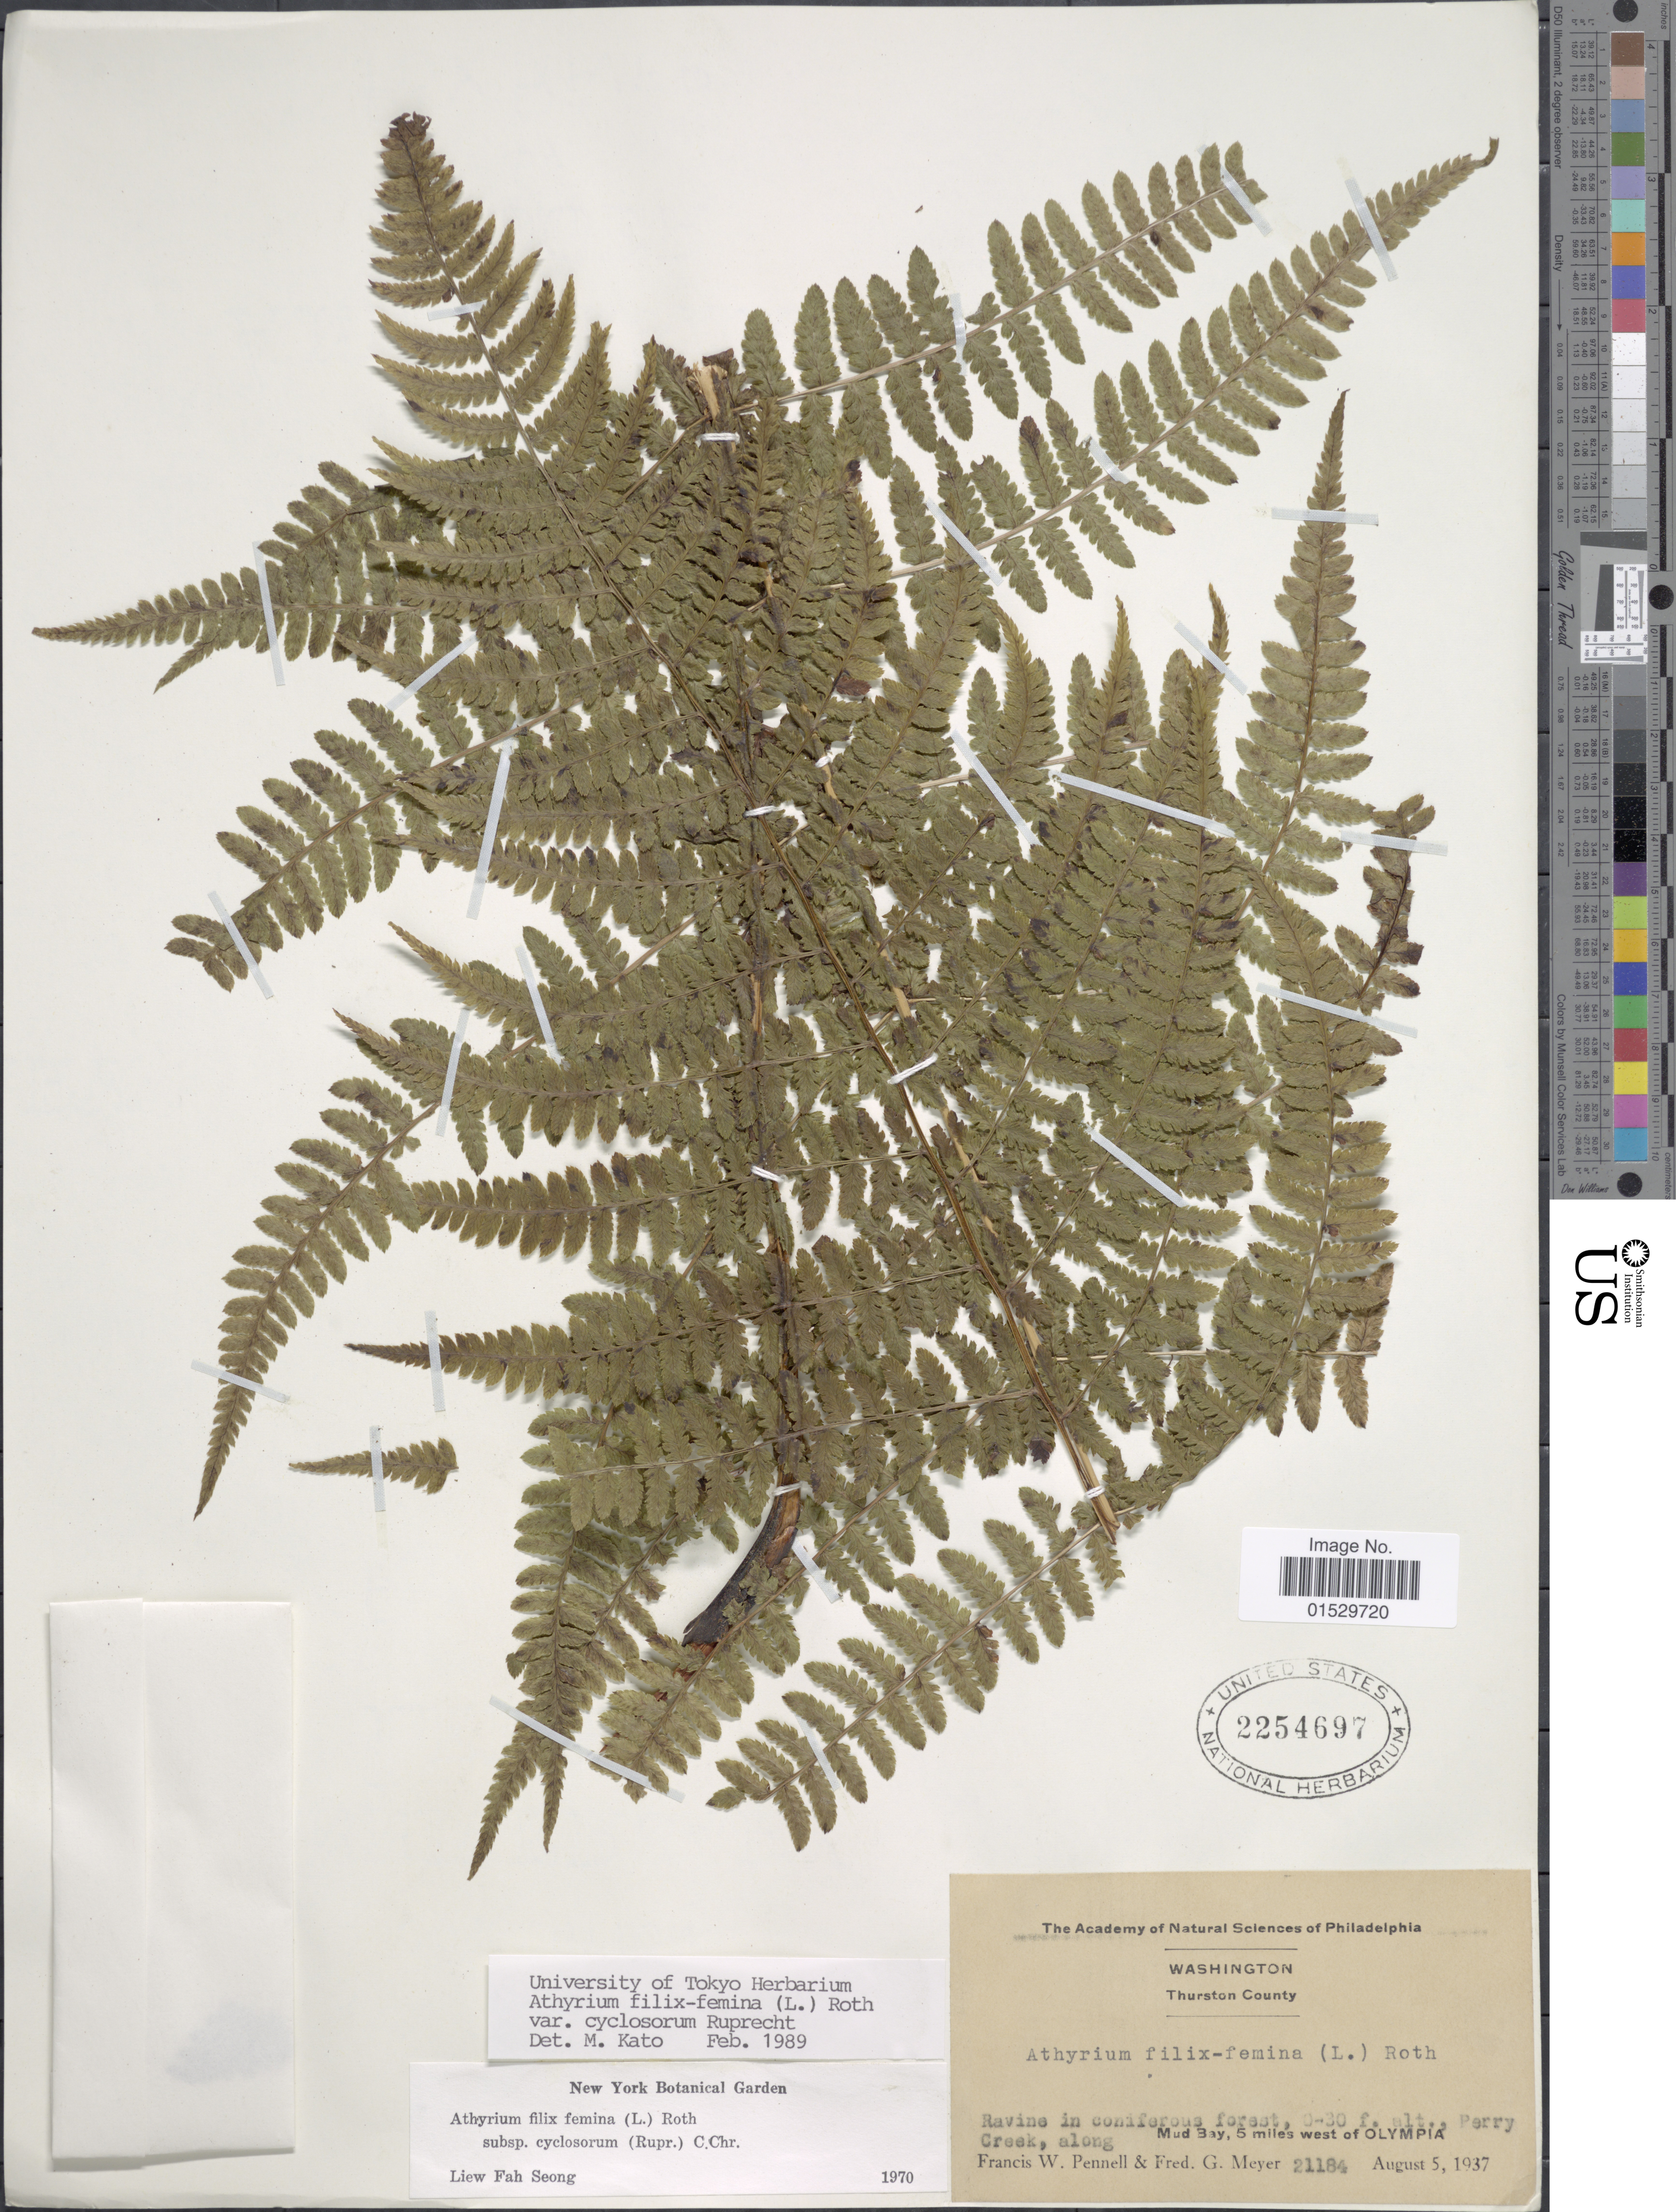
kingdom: Plantae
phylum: Tracheophyta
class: Polypodiopsida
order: Polypodiales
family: Athyriaceae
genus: Athyrium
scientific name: Athyrium filix-femina subsp. cyclosorum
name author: (Rupr.) C. Chr.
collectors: F. W. Pennell & F. G. Meyer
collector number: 21184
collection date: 1937-08-05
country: United States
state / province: Washington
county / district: Thurston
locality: Thurston County, ravine in coniferous forest, Perry Creek, along Mud Bay, 5 miles west of Olympia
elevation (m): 0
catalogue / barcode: US 2254697